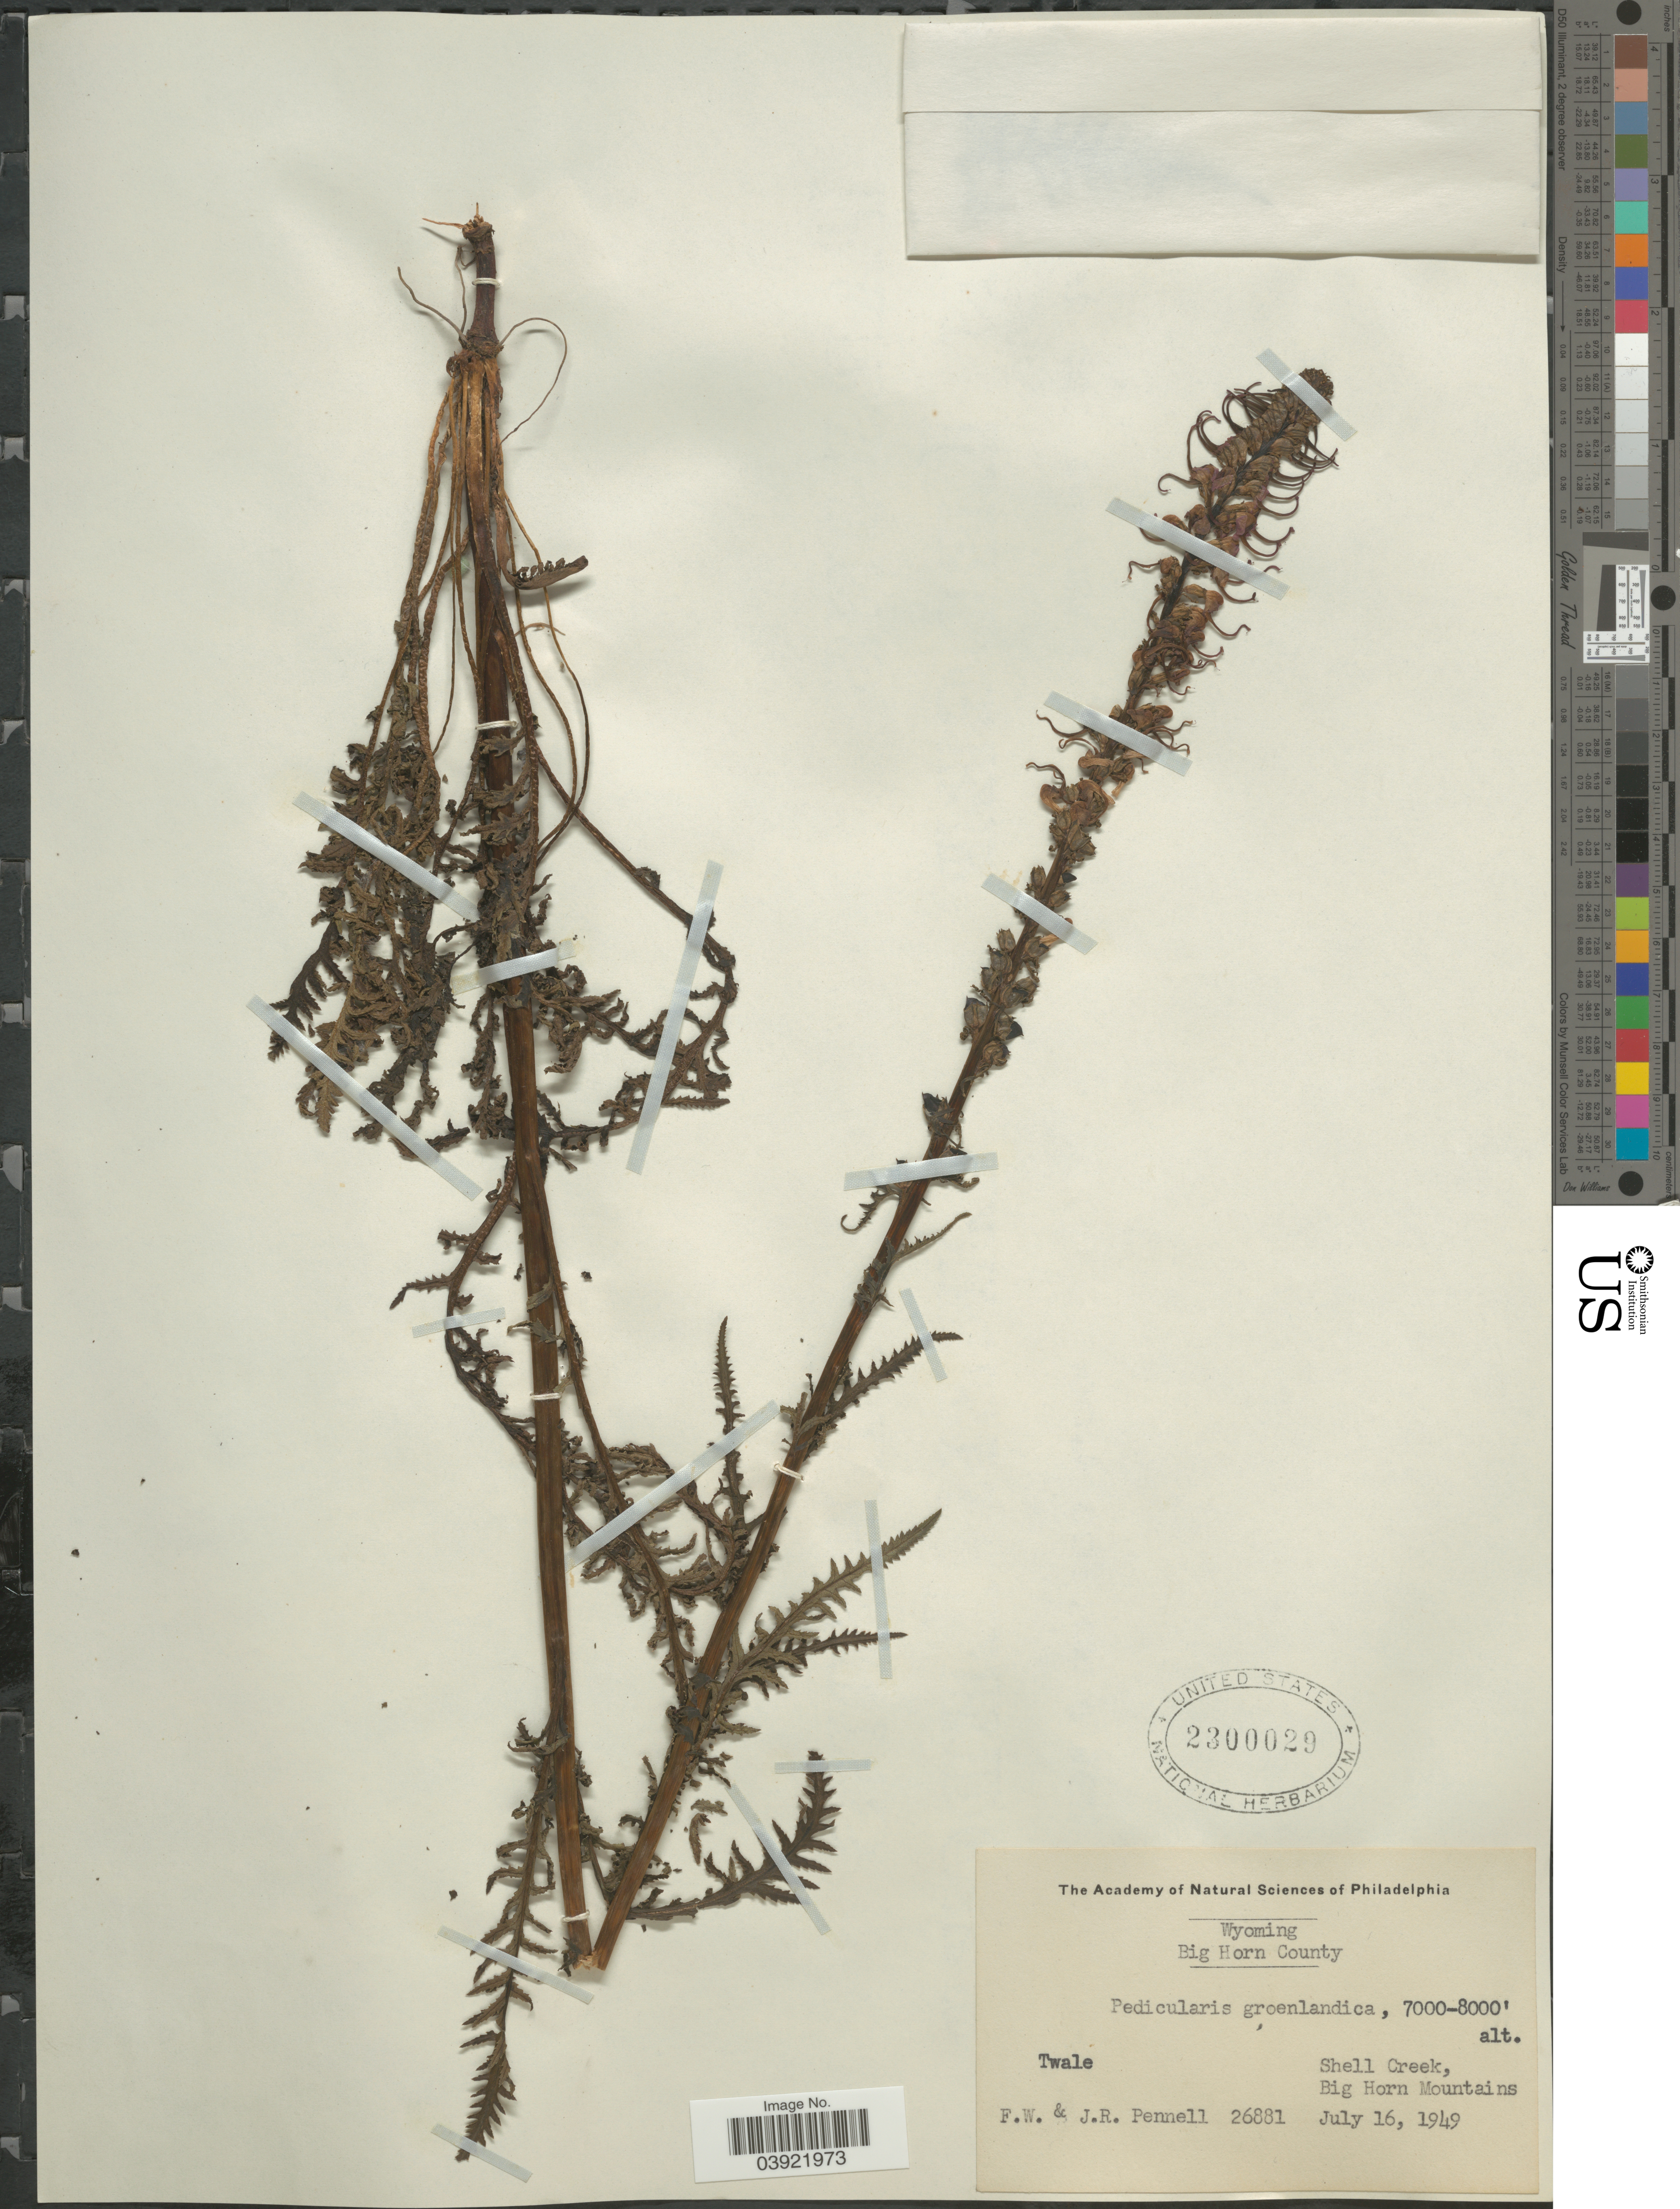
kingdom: Plantae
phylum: Tracheophyta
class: Magnoliopsida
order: Lamiales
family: Orobanchaceae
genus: Pedicularis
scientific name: Pedicularis groenlandica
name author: Retz.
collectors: F. W. Pennell & J. Pennell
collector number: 26881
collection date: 1949-07-16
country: United States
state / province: Wyoming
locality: Big Horn County. Twale Shell Creek, Big Horn Mountains.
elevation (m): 2134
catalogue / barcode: US 2300029